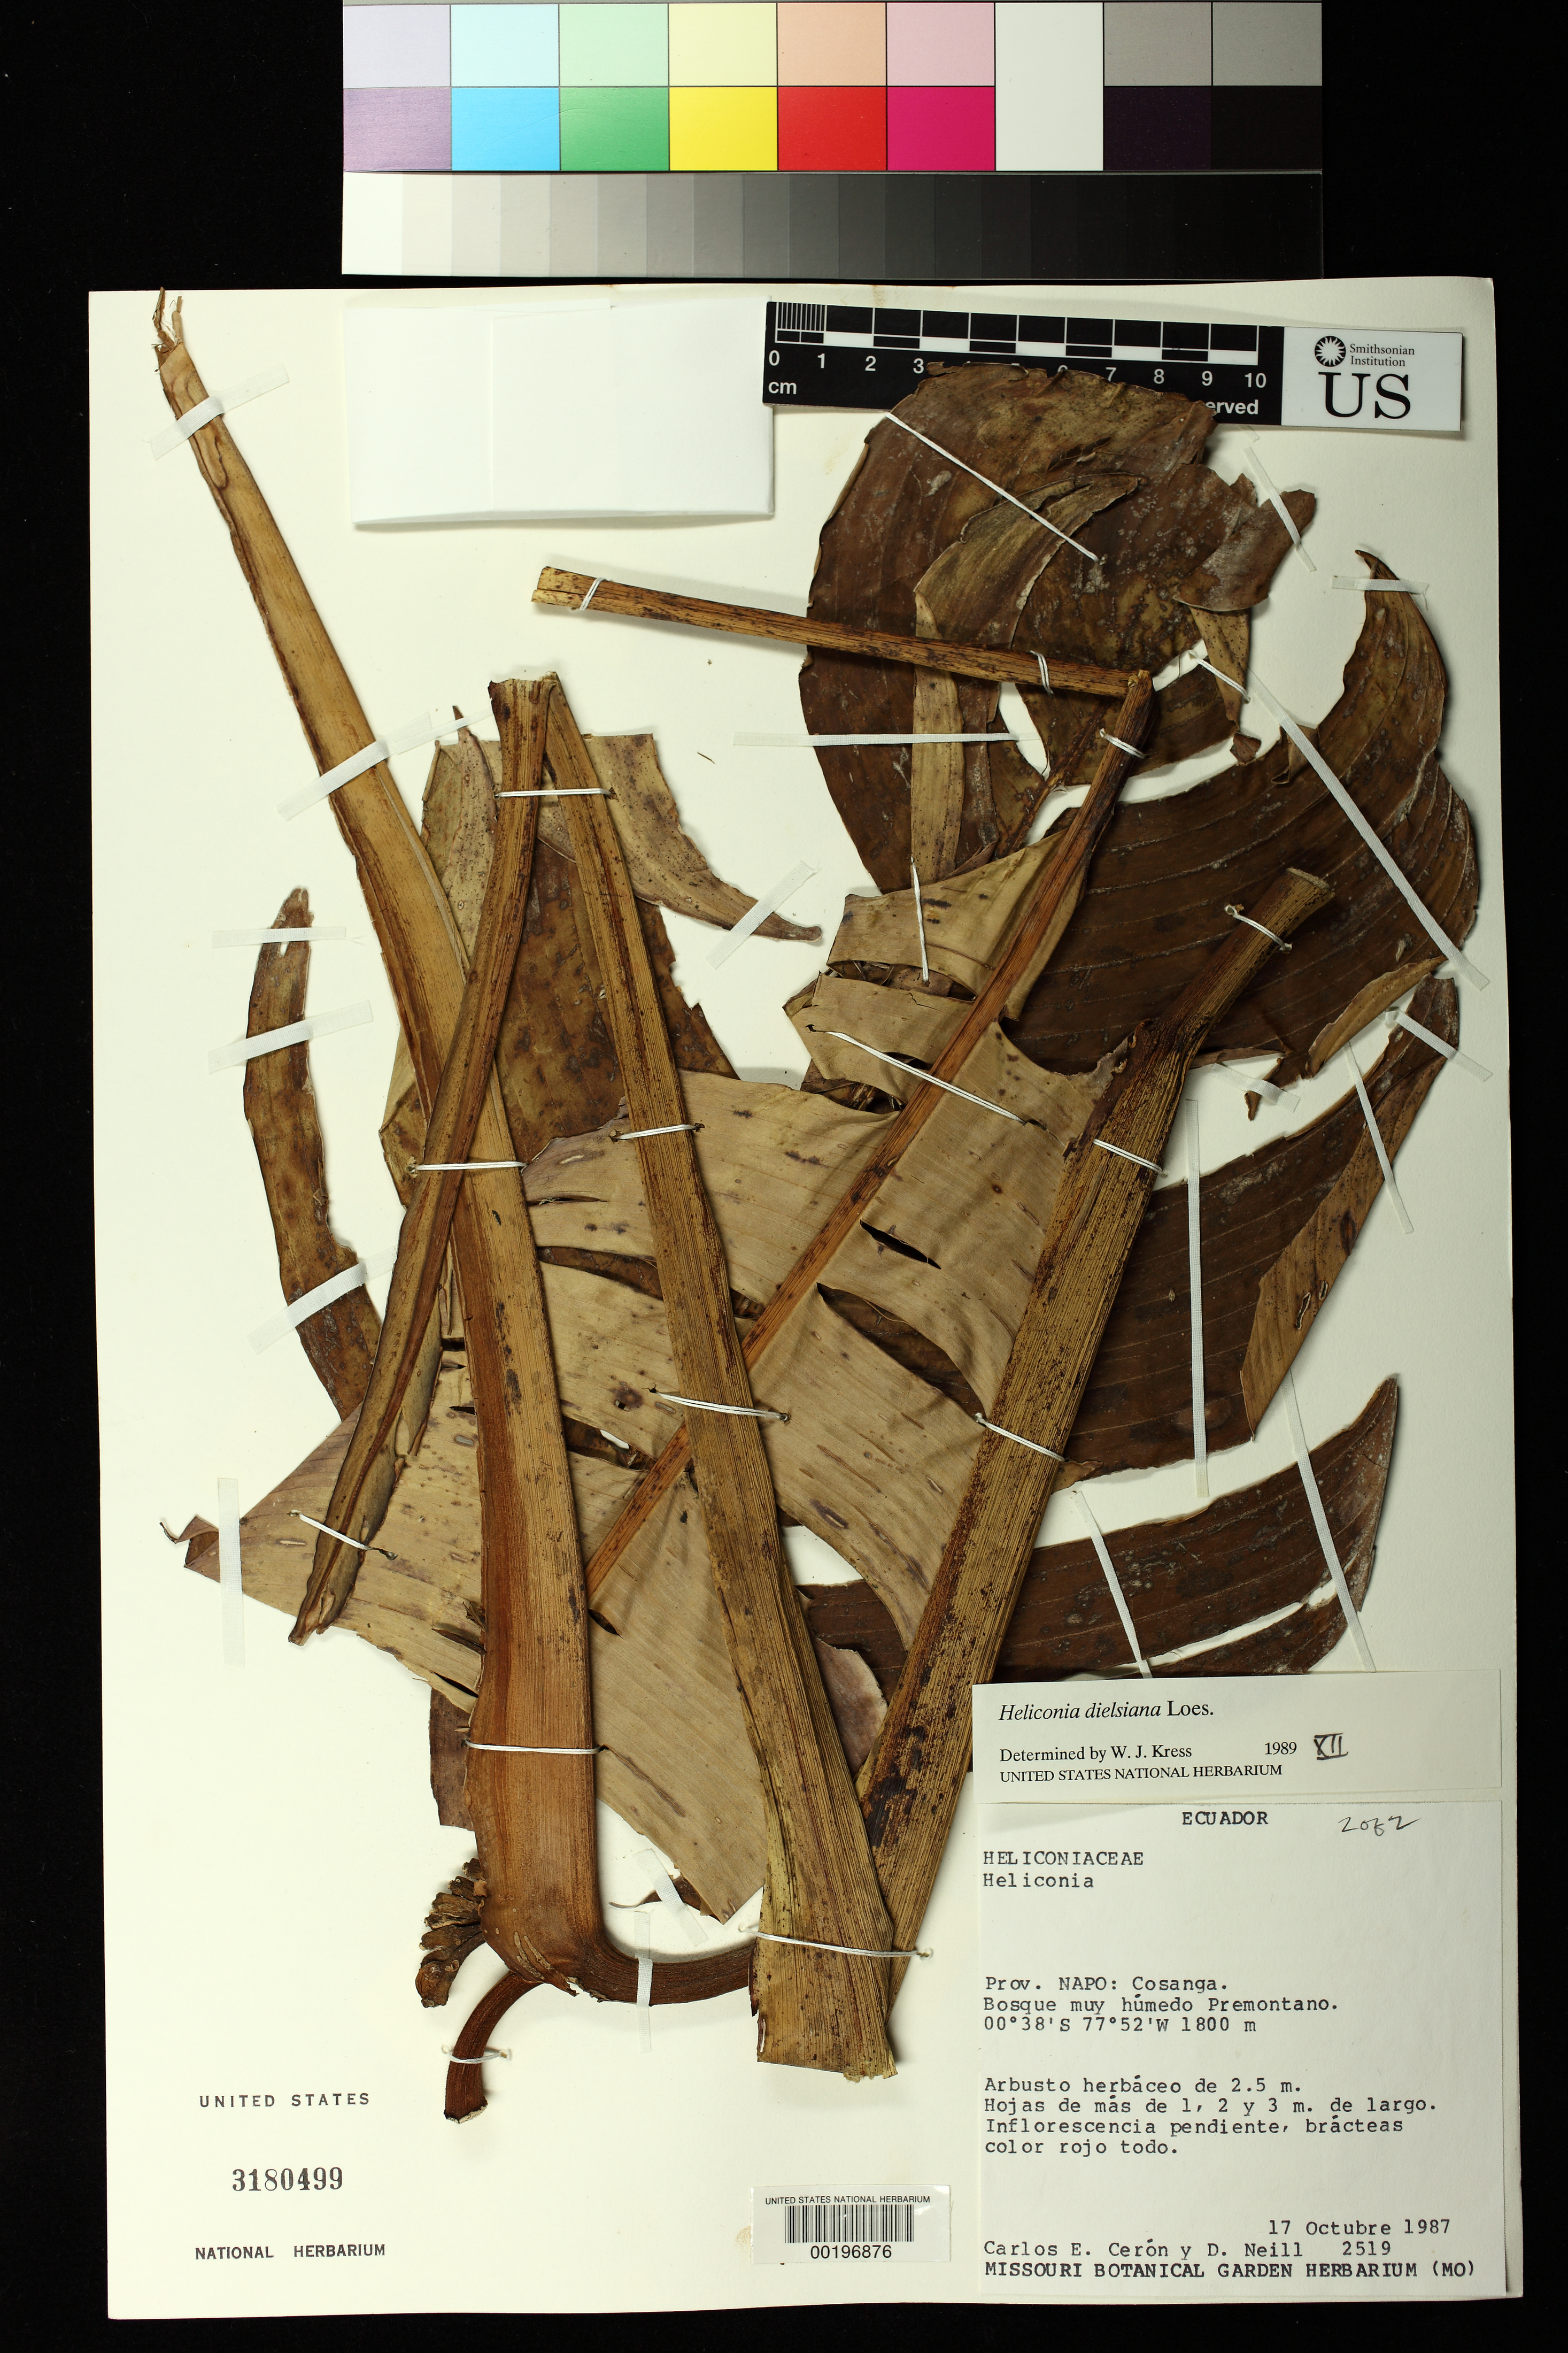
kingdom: Plantae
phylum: Tracheophyta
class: Liliopsida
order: Zingiberales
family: Heliconiaceae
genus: Heliconia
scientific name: Heliconia dielsiana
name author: Loes.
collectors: C. E. Cerón M. & D. A. Neill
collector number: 2519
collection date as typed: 17 Oct 1987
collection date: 1987-10-17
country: Ecuador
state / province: Napo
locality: Cosanga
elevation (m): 1800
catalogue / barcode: US 3180498